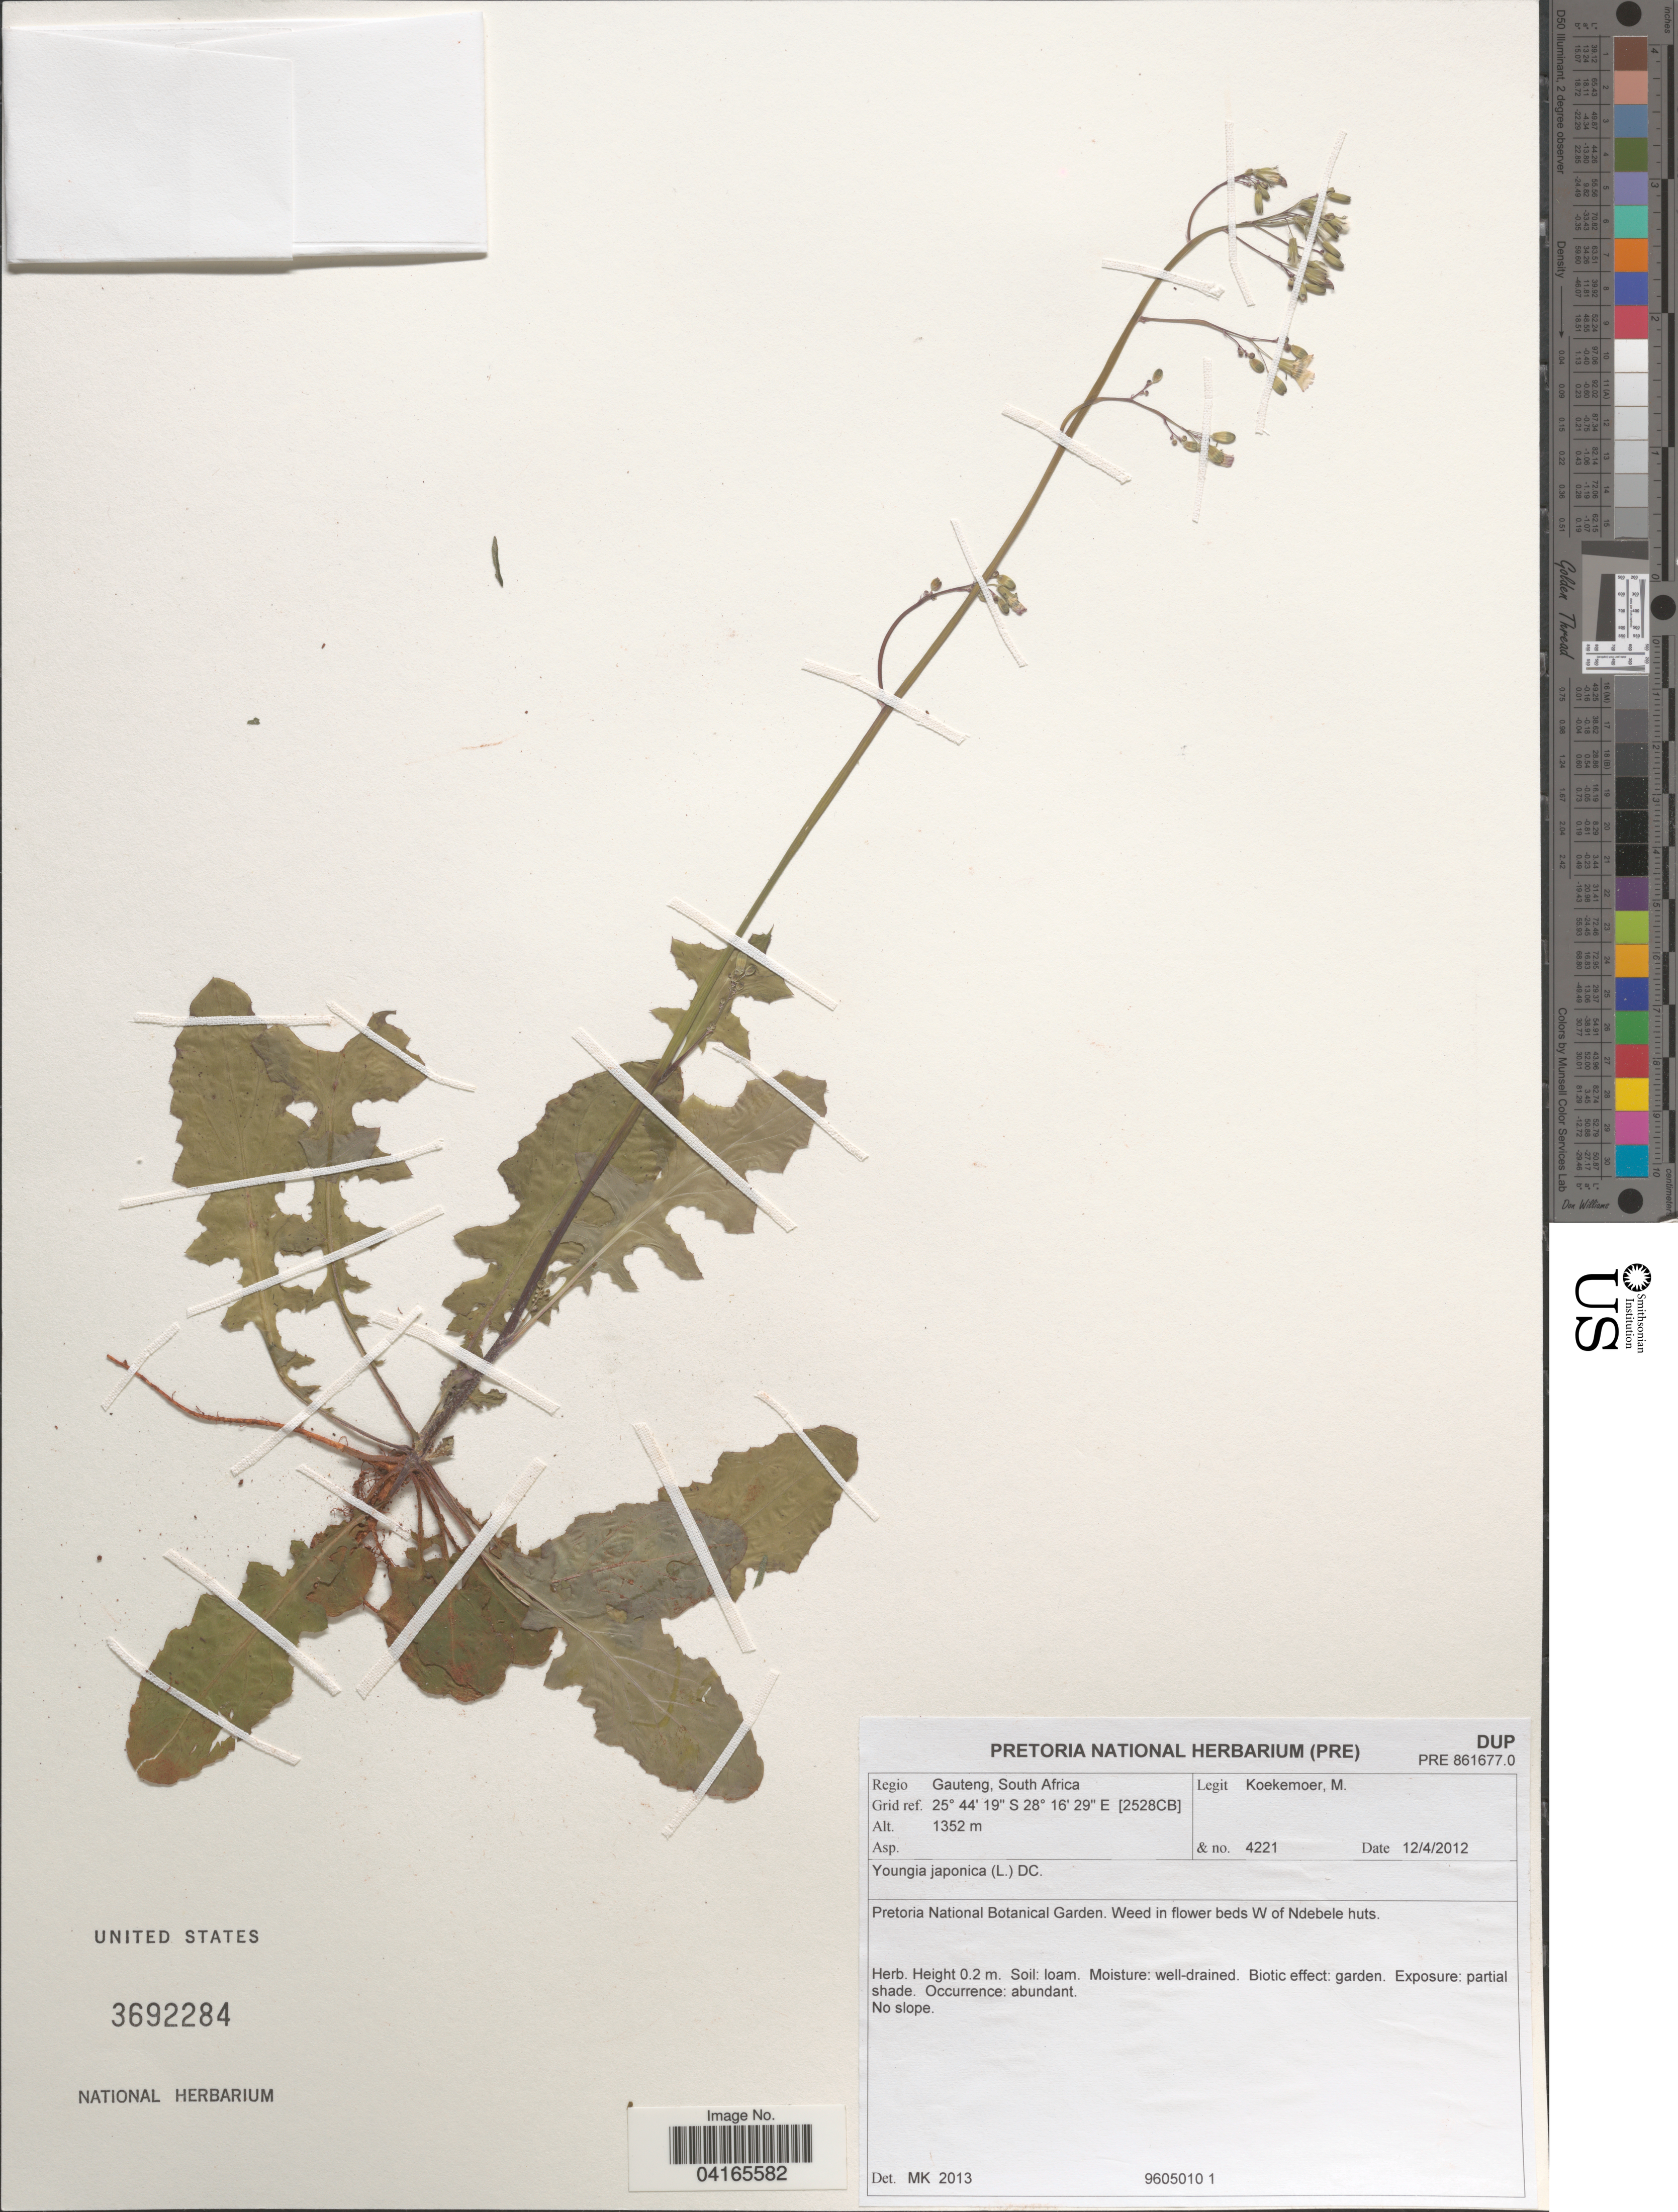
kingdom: Plantae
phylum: Tracheophyta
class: Magnoliopsida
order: Asterales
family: Asteraceae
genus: Youngia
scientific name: Youngia japonica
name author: (L.) DC.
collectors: M. Koekemoer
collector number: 4221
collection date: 2012-04-12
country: South Africa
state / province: Gauteng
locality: Regio Gauteng. Pretoria National Botanical Garden. Weed in flower beds W of Ndebele huts. [2528CB].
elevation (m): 1352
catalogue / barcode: US 3692284